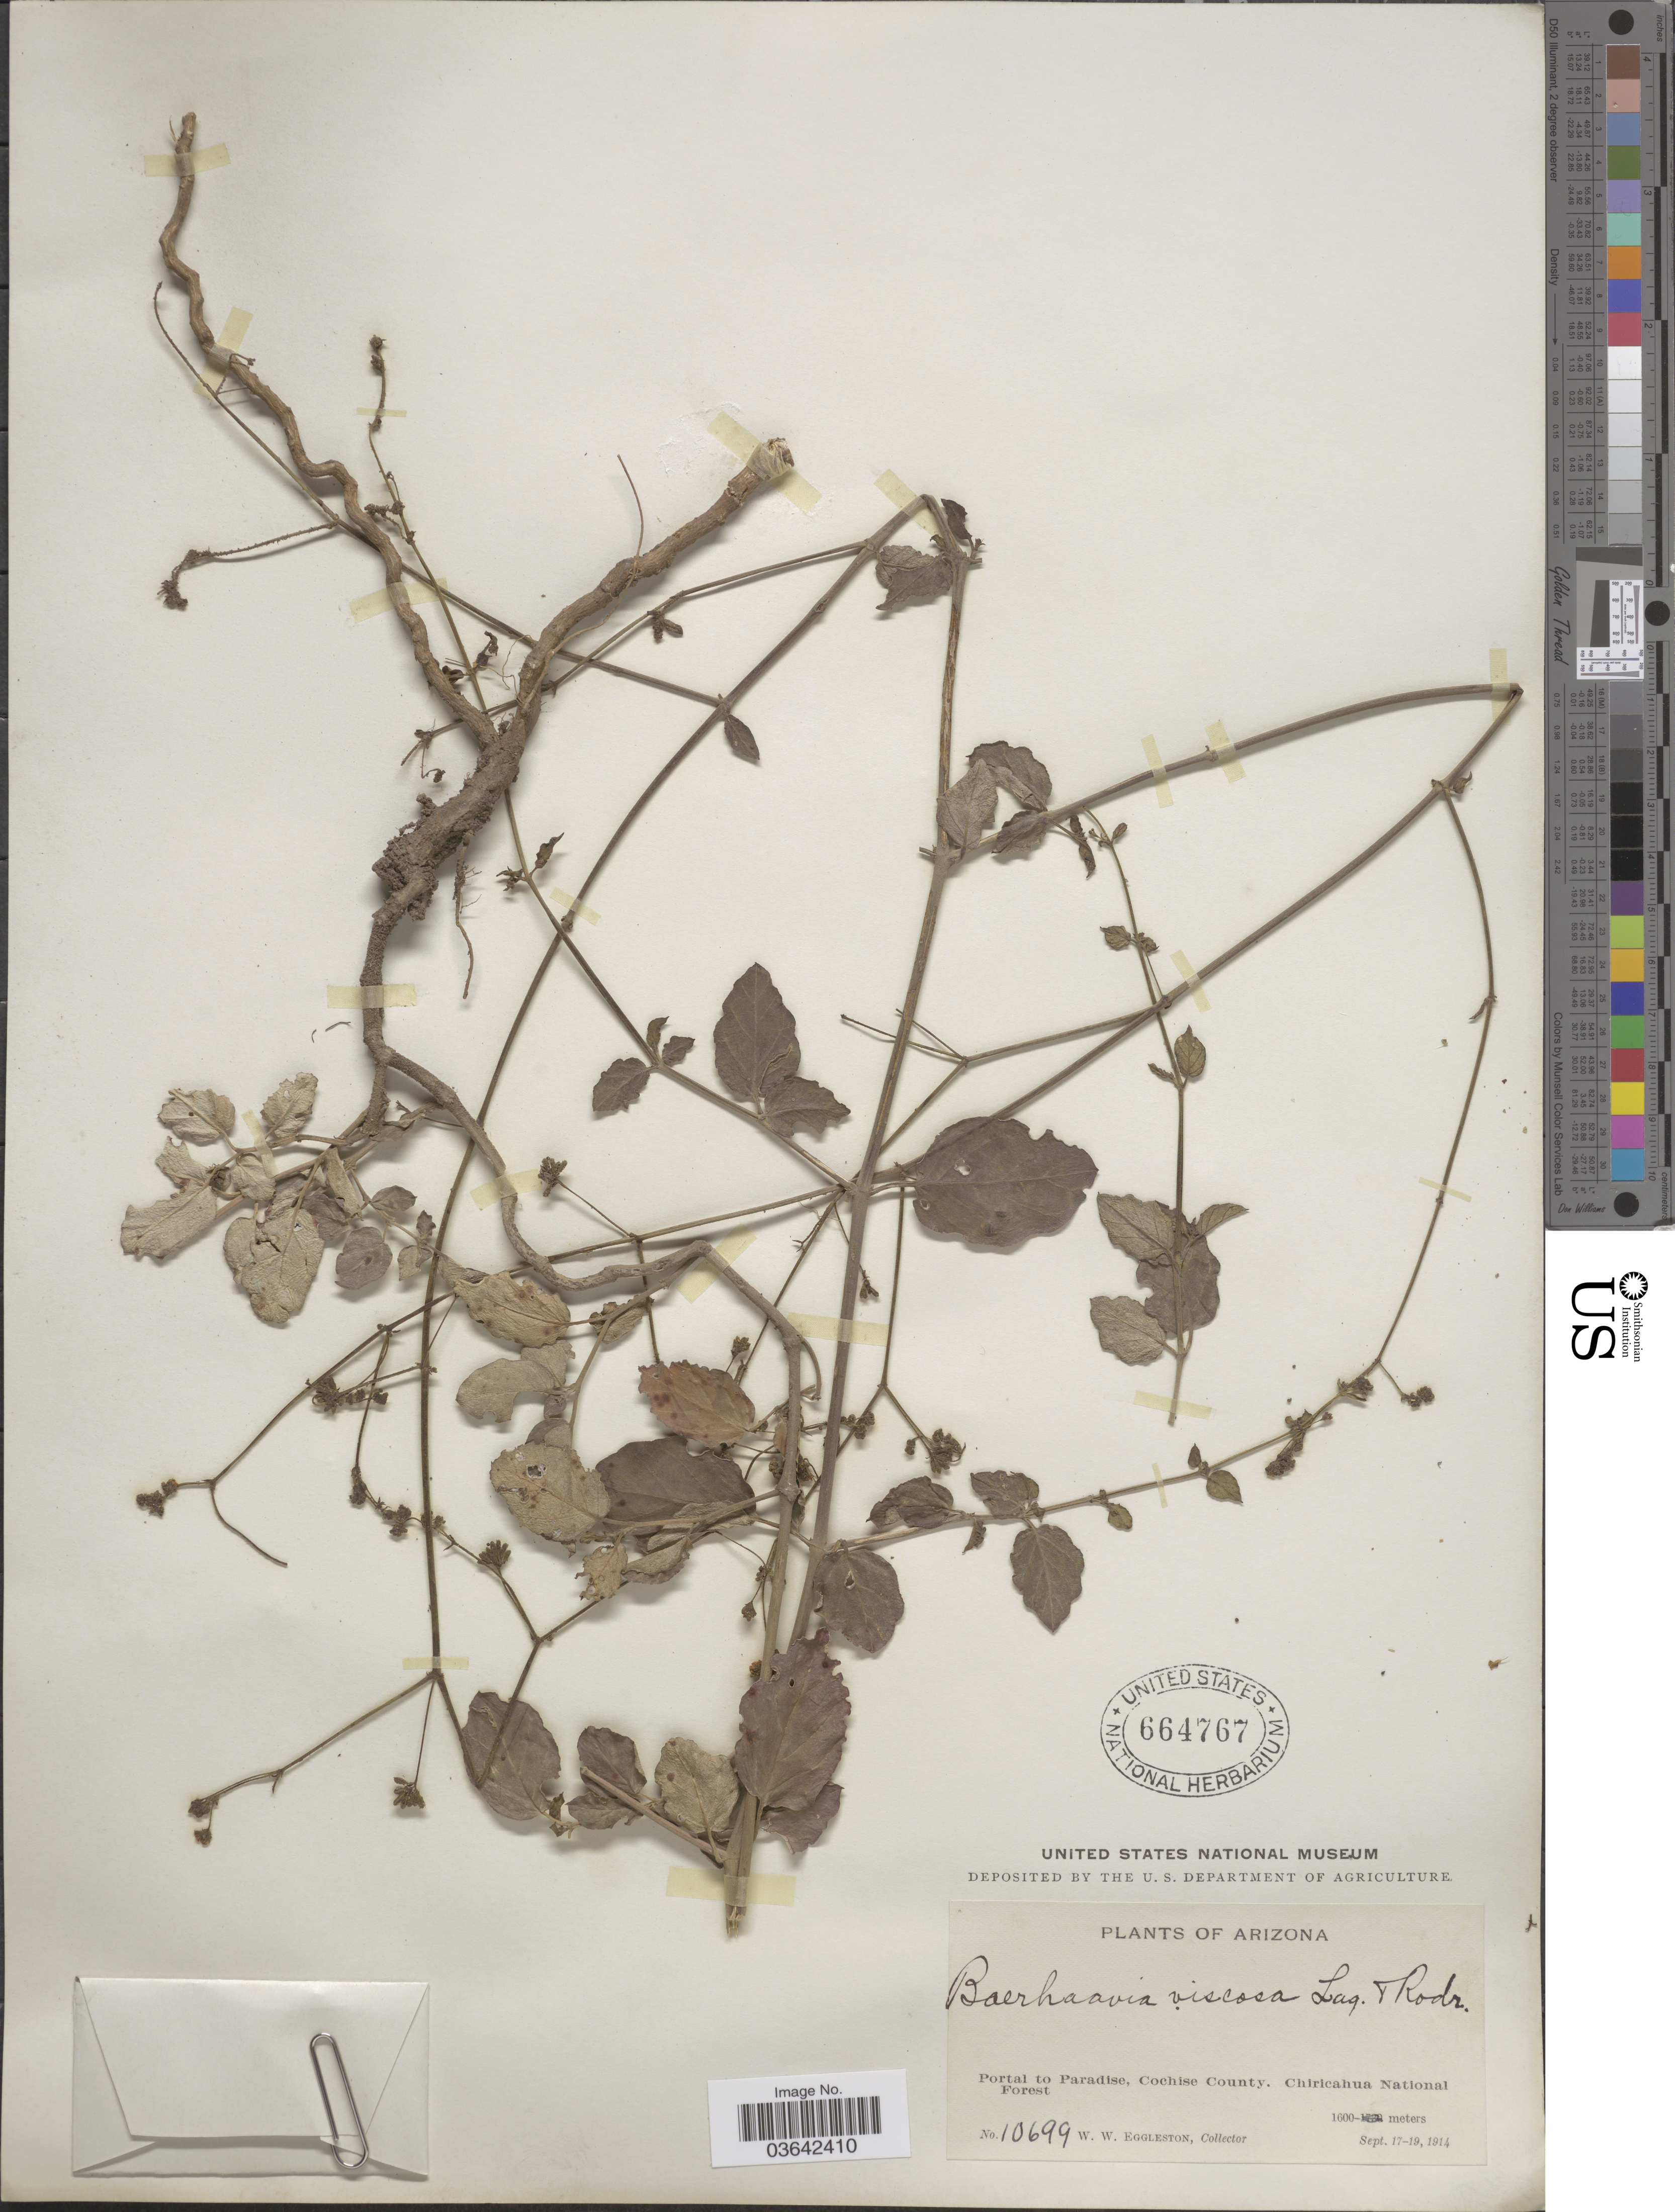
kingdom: Plantae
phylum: Tracheophyta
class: Magnoliopsida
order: Caryophyllales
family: Nyctaginaceae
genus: Boerhavia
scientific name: Boerhavia coccinea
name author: Mill.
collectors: W. W. Eggleston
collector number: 10699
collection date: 1914-09-17/1914-09-19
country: United States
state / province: Arizona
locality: Portal to Paradise, Cochise County. Chiricahua National Forest.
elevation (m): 1600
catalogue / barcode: US 664767